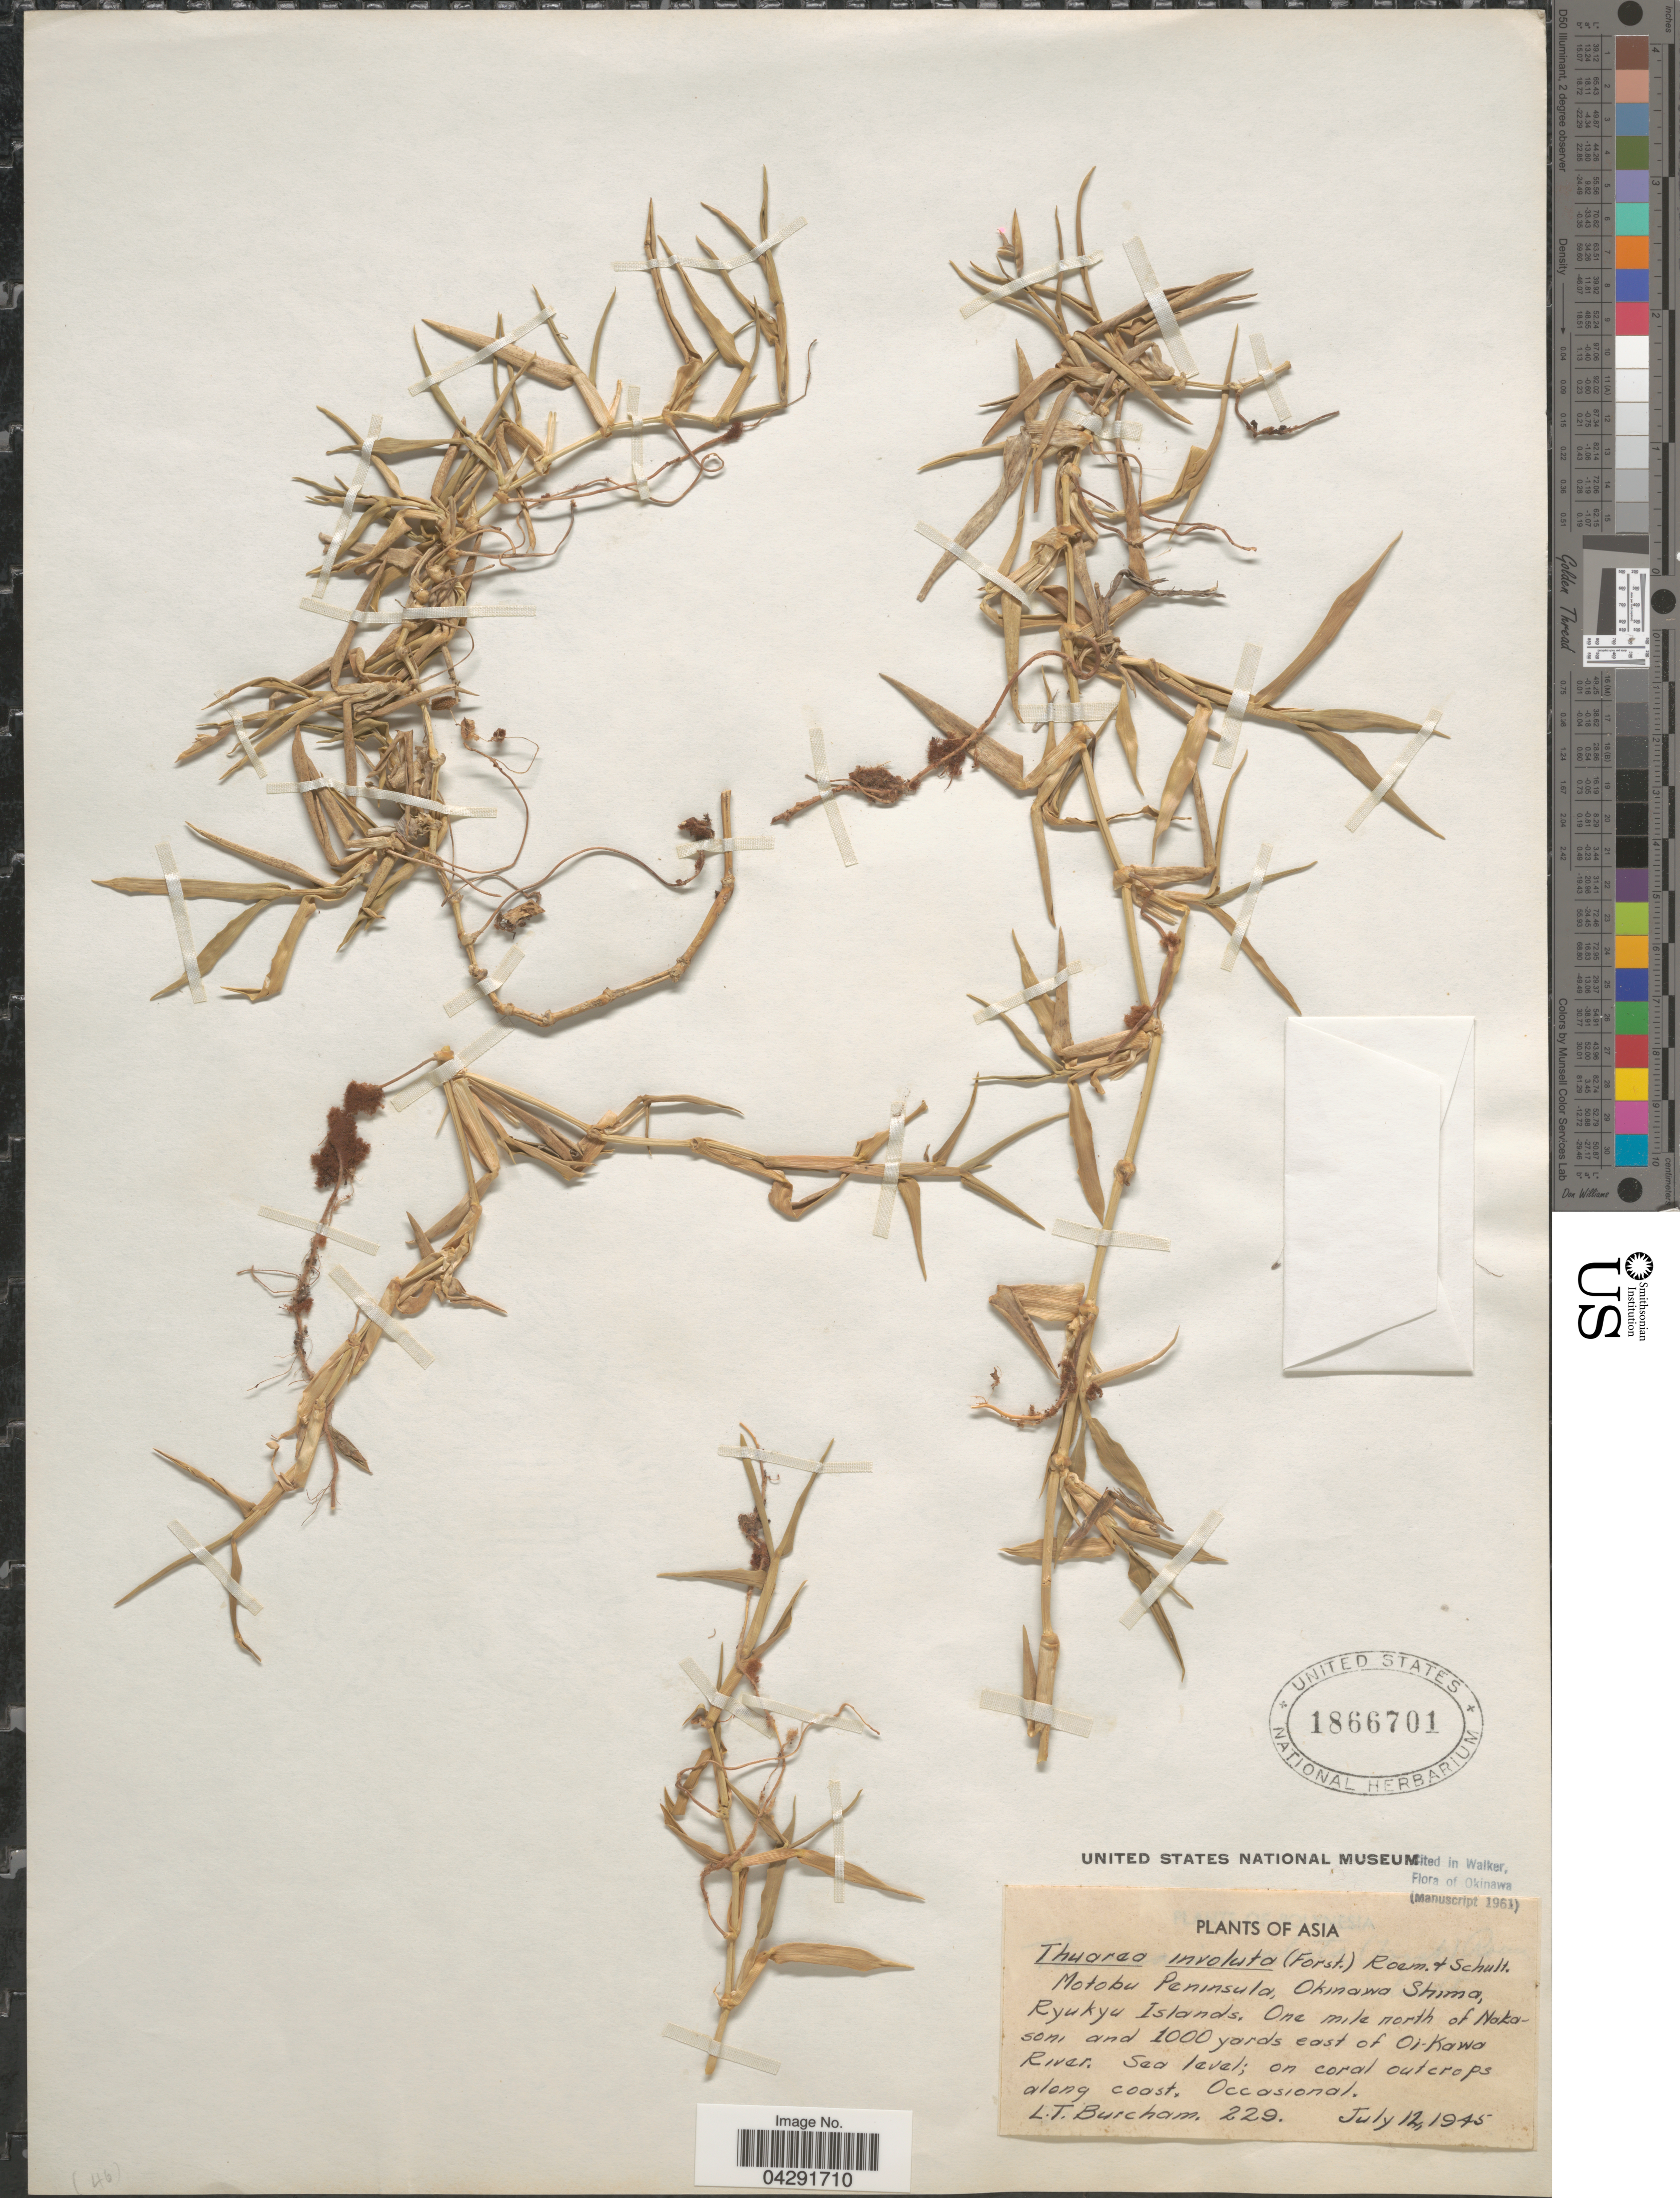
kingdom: Plantae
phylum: Tracheophyta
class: Liliopsida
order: Poales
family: Poaceae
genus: Thuarea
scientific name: Thuarea involuta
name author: (G. Forst.) R. Br. ex Sm.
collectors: L. Burcham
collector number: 229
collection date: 1945-07-12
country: Japan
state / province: Okinawa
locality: Motobu Peninsula, Okinawa Shima, Ryukyu Islands, One mile north of Nakasoni and 1000 yards east of Oi-Kawa River. On coral outcrops along coast.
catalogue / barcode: US 1866701